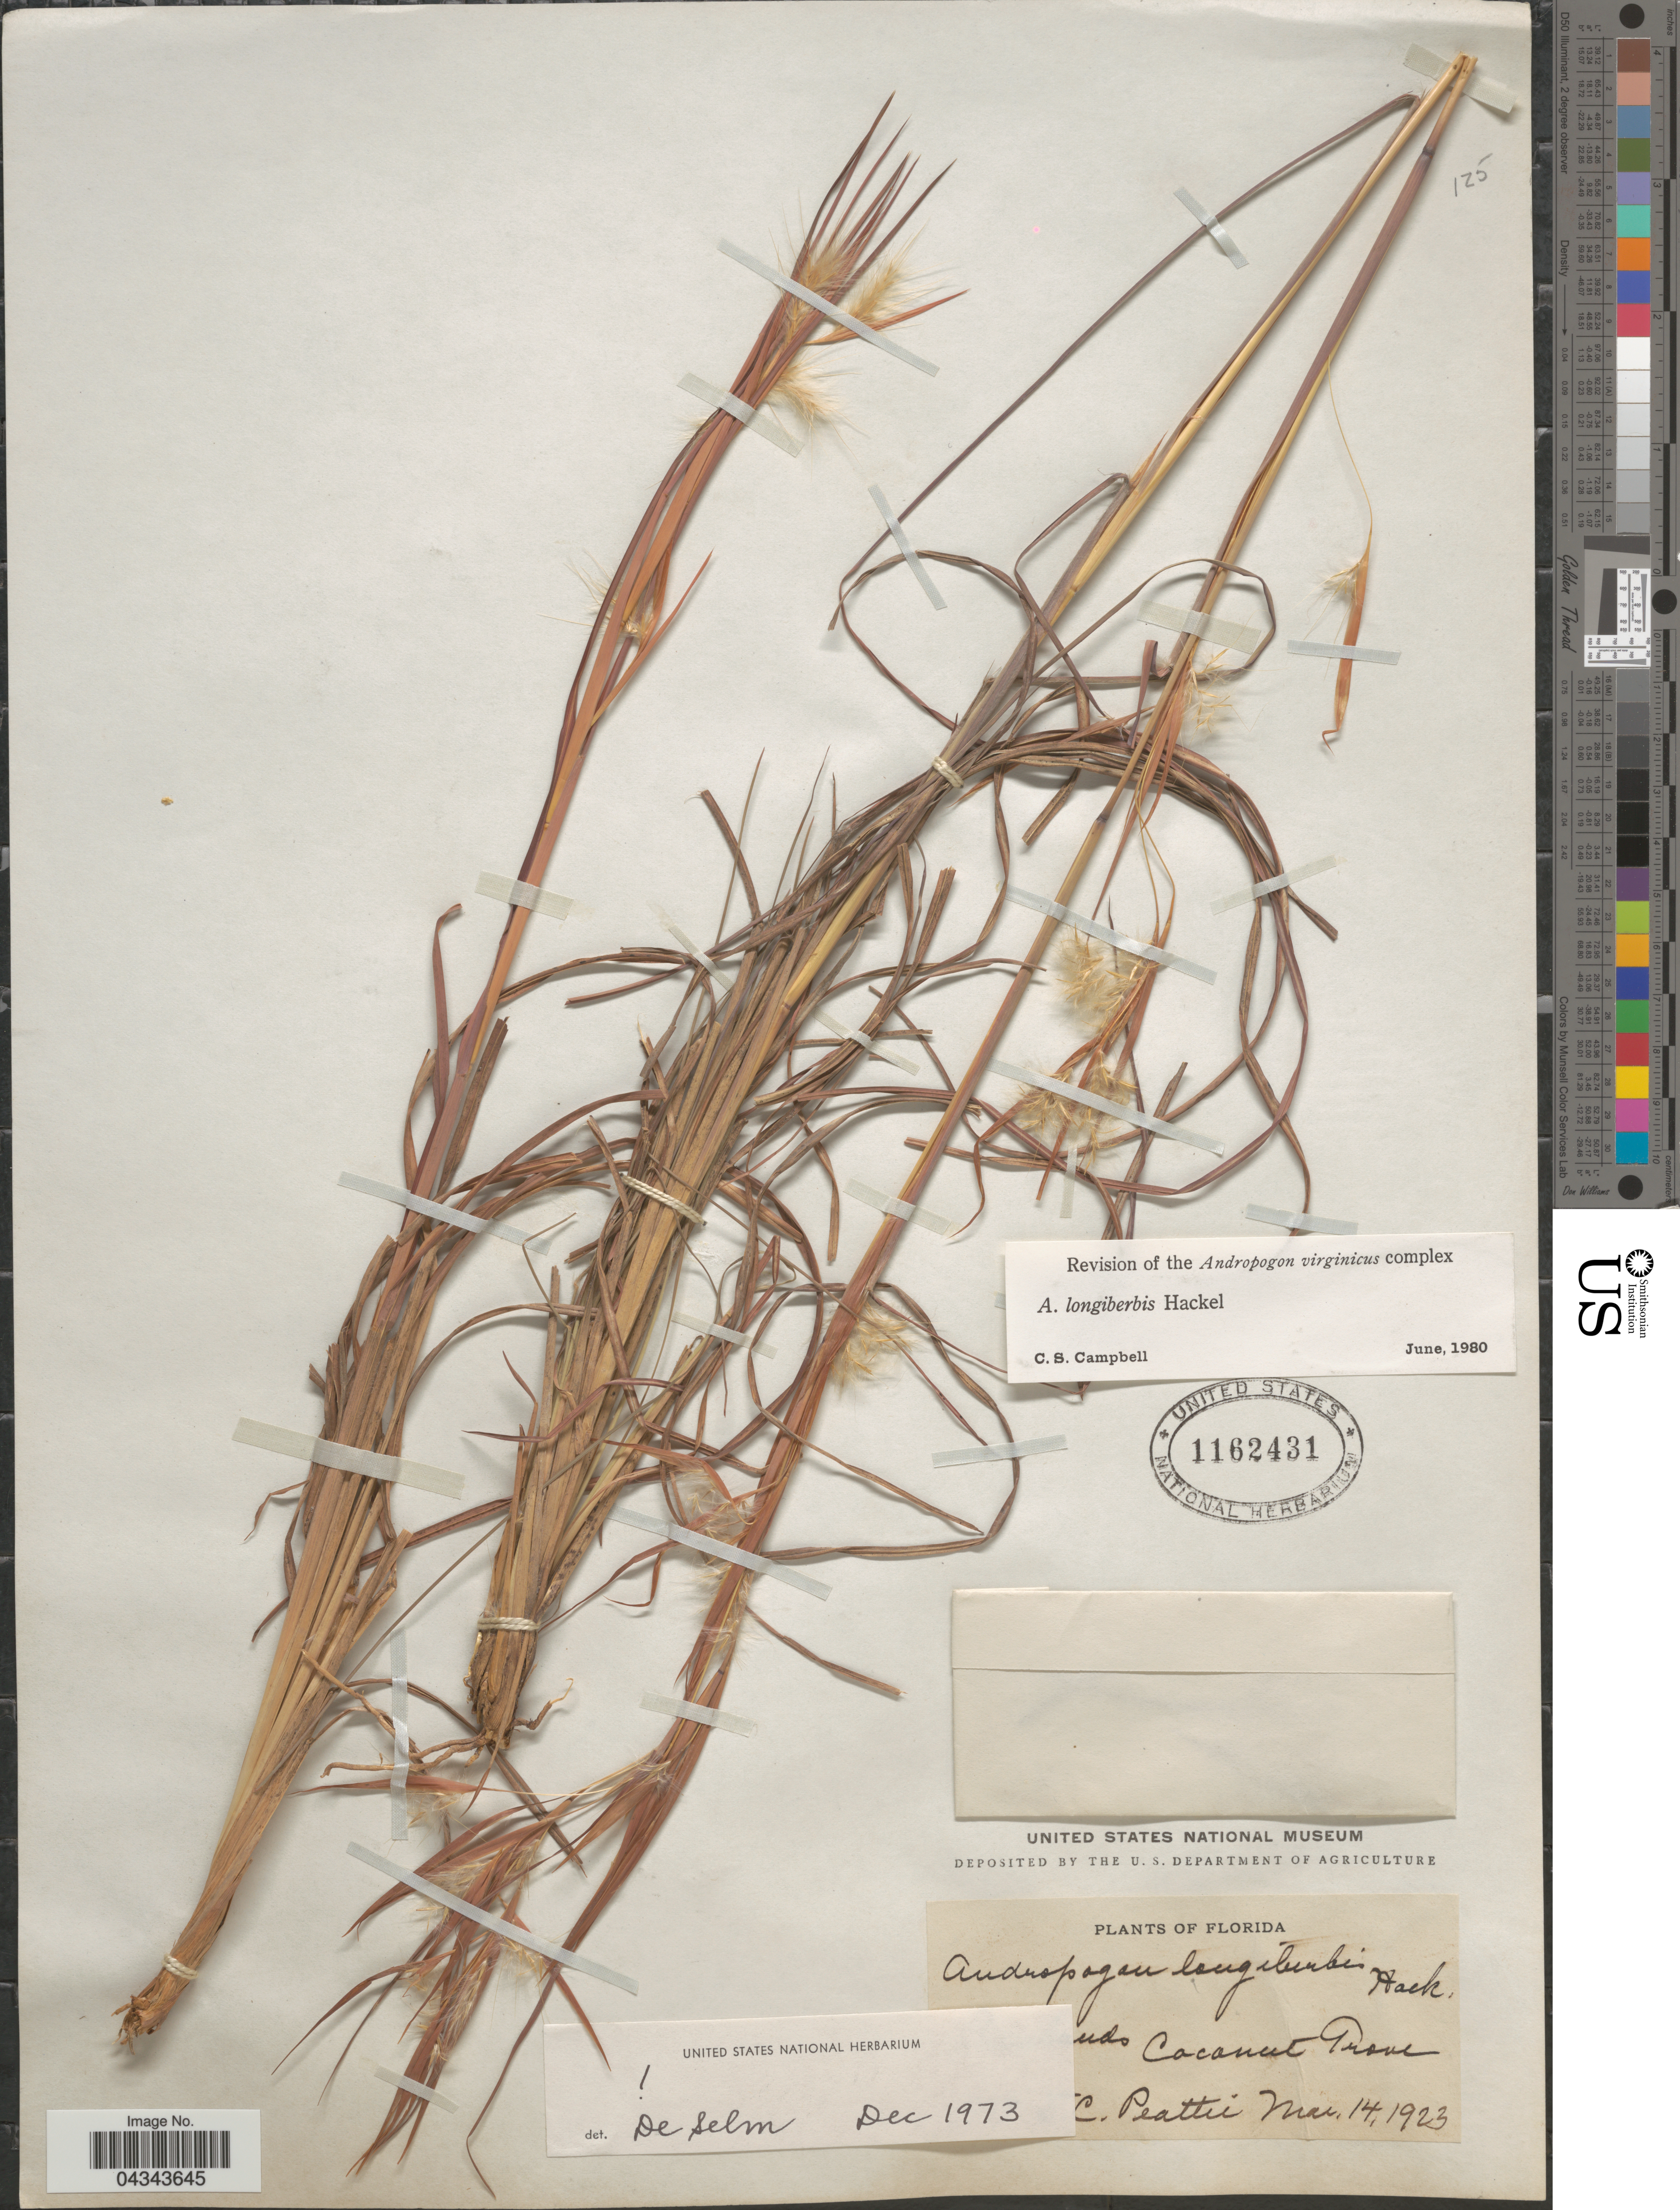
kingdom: Plantae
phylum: Tracheophyta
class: Liliopsida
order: Poales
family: Poaceae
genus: Andropogon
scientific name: Andropogon longiberbis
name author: Hack.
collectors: D. Peattie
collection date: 1923-03-14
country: United States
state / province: Florida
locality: [illegible text]uds Coconut Grove.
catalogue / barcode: US 1162431